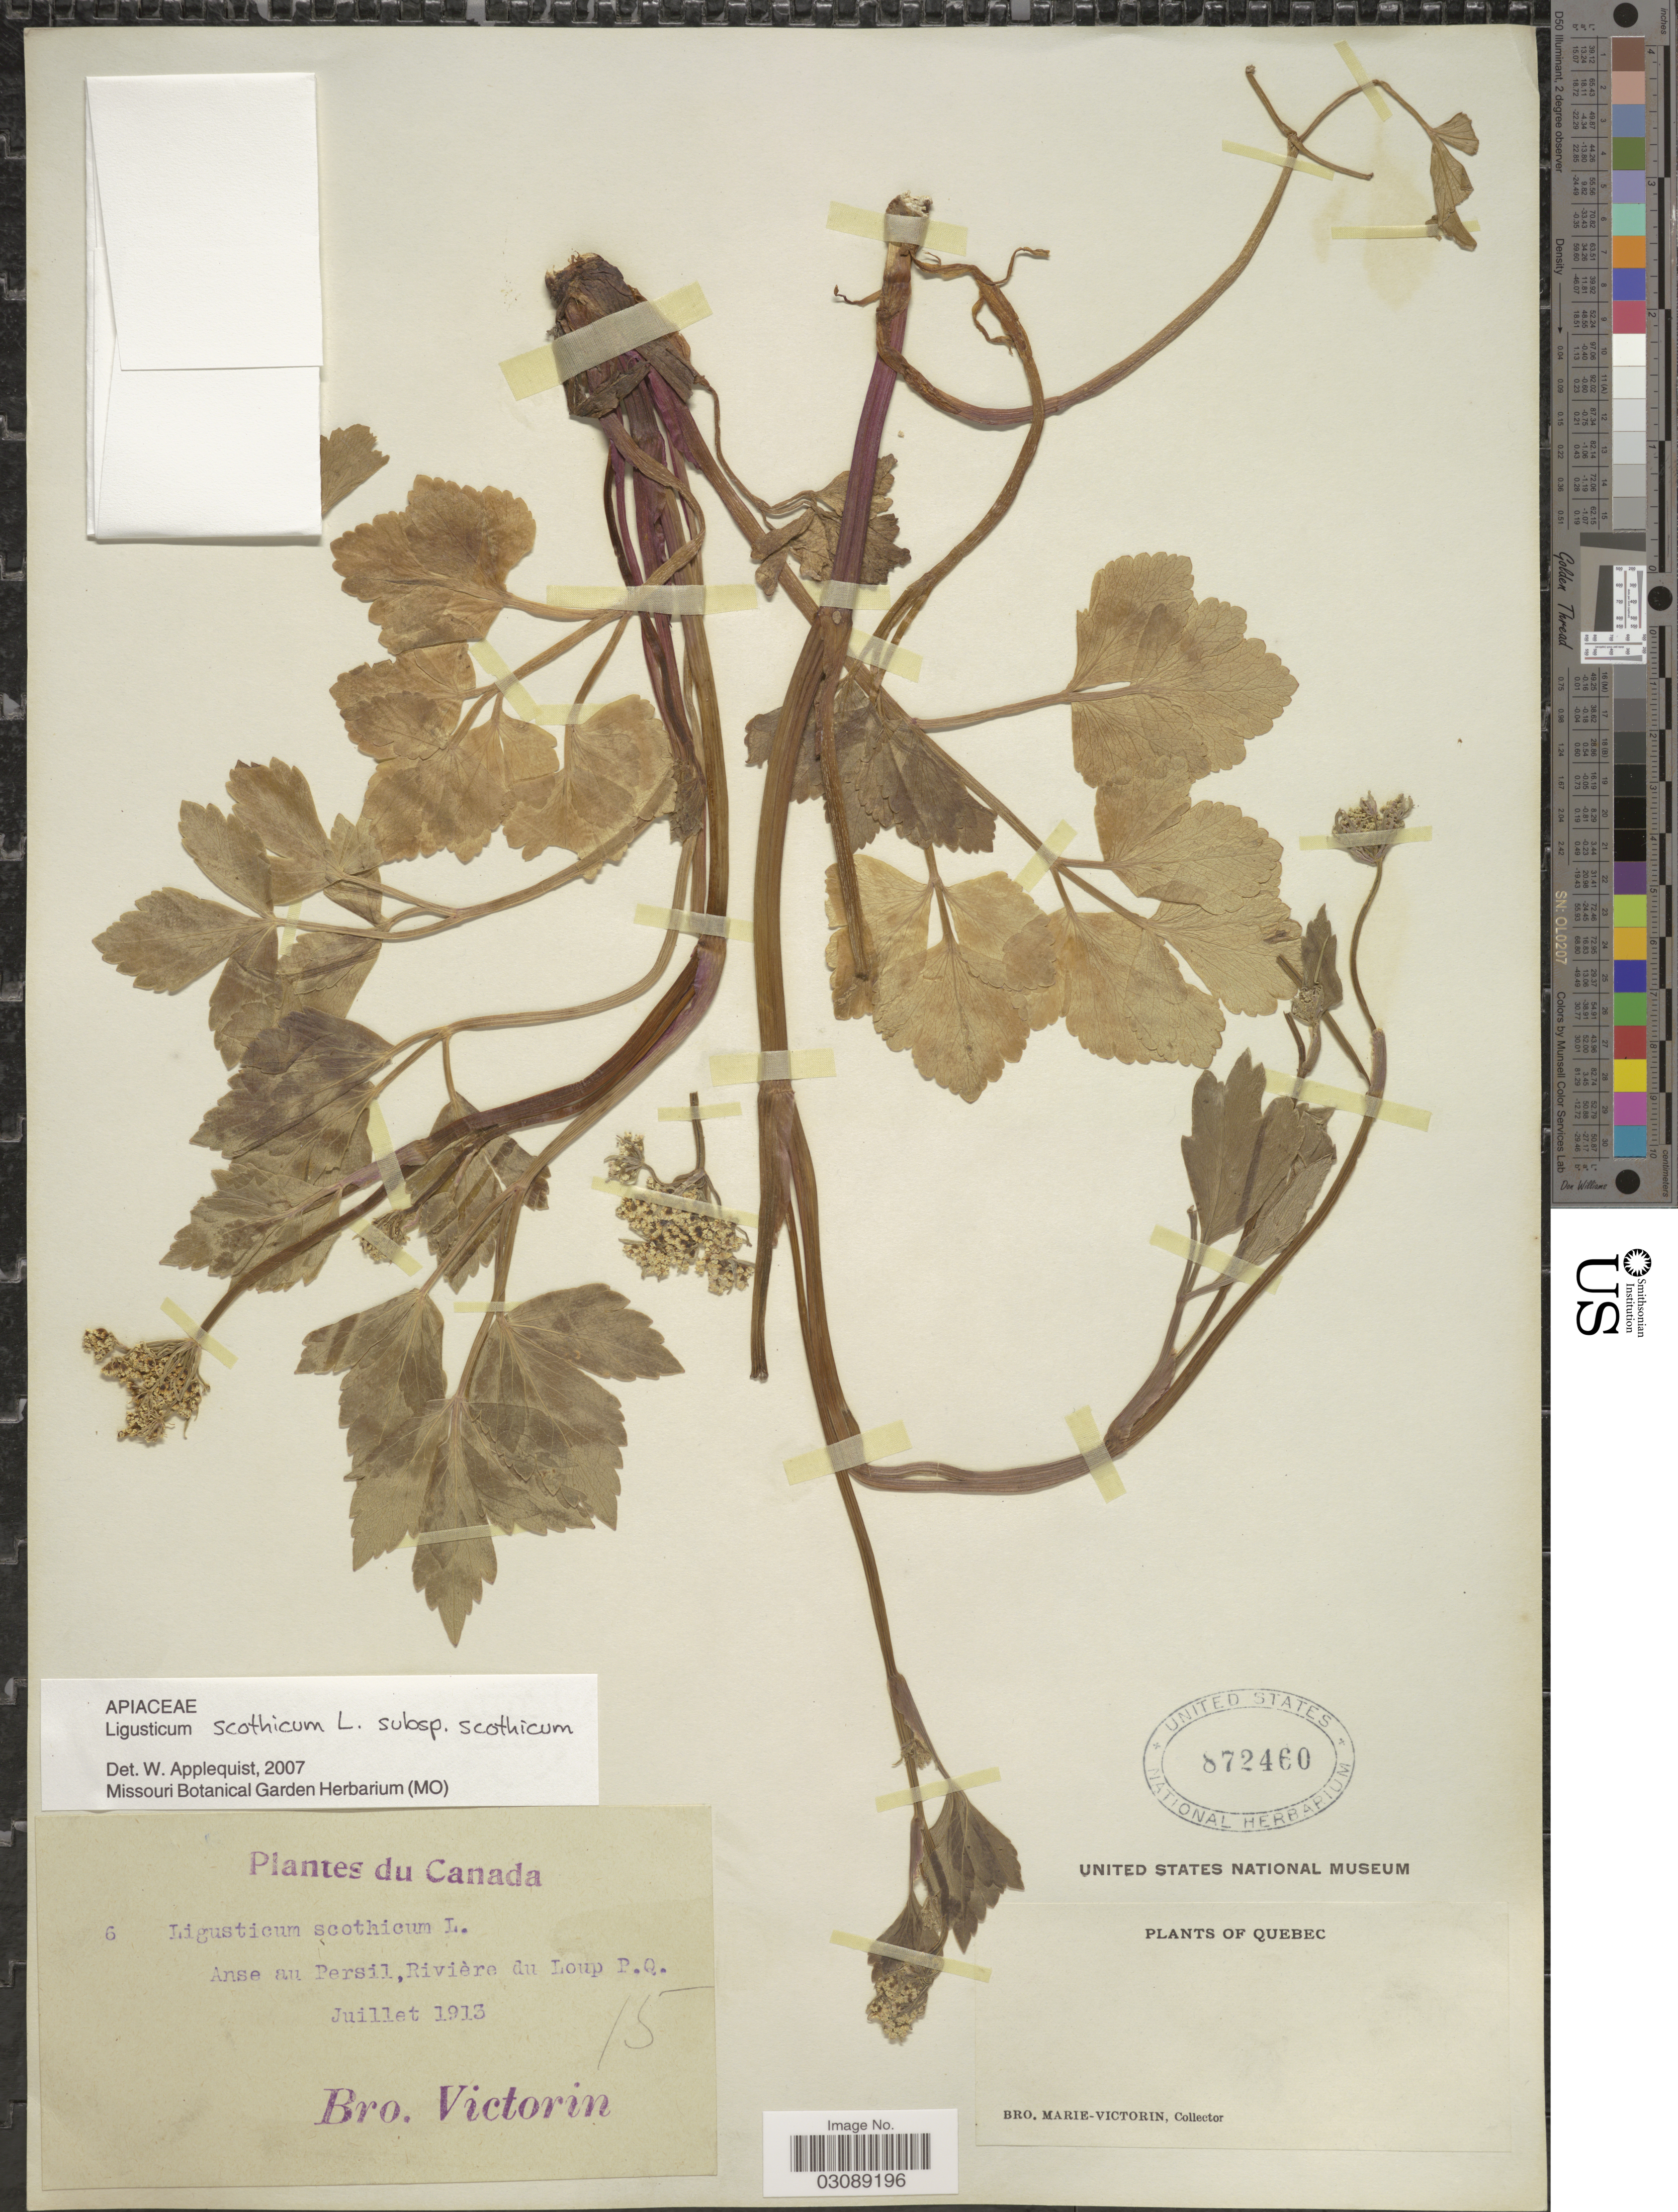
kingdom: Plantae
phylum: Tracheophyta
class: Magnoliopsida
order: Apiales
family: Apiaceae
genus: Ligusticum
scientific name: Ligusticum scoticum subsp. scoticum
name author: L.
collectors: Fr. Marie-Victorin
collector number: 6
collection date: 1913-07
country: Canada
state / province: Quebec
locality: Anse au Persil, Rivière du Loup P.Q.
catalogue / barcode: US 872460